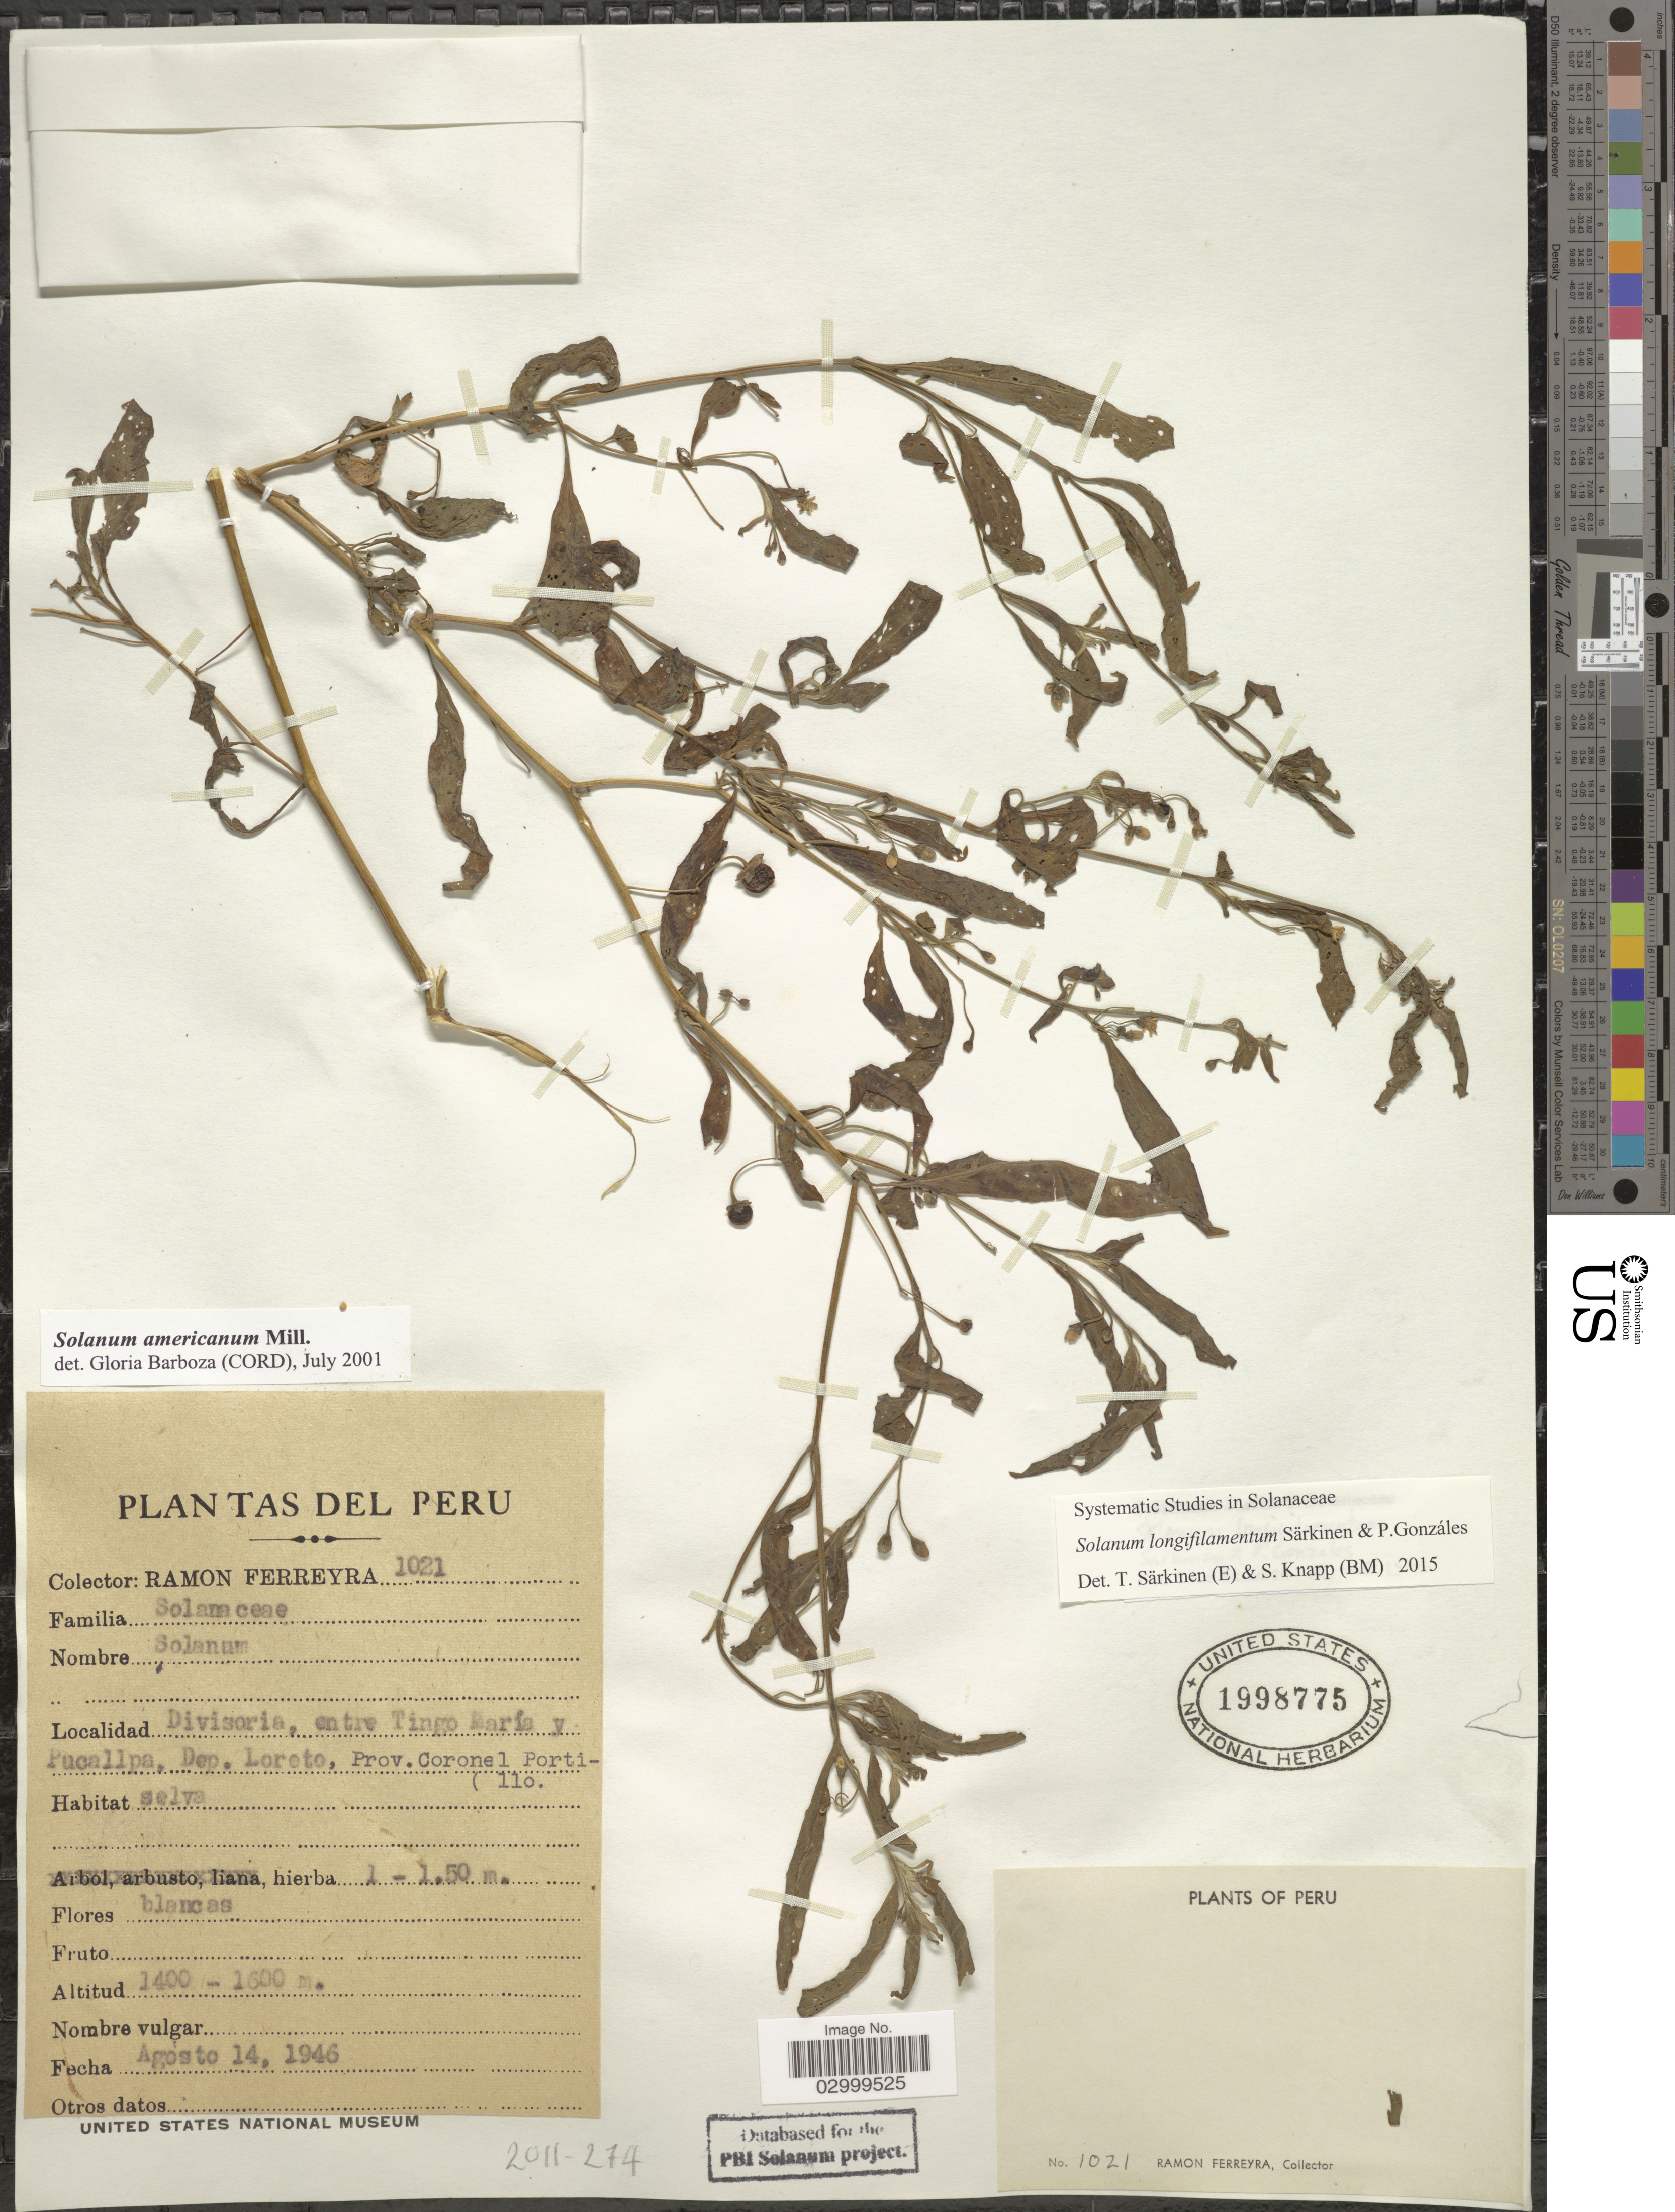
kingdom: Plantae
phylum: Tracheophyta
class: Magnoliopsida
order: Solanales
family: Solanaceae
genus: Solanum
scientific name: Solanum longifilamentum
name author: Särkinen & P. Gonzáles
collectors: R. A. Ferreyra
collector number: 1021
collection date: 1946-08-14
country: Peru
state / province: Loreto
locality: Divisoria, entre Tingo María y Pucallpa, Dep. Loreto, Prov. Coronel Portillo.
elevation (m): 1400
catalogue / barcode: US 1998775